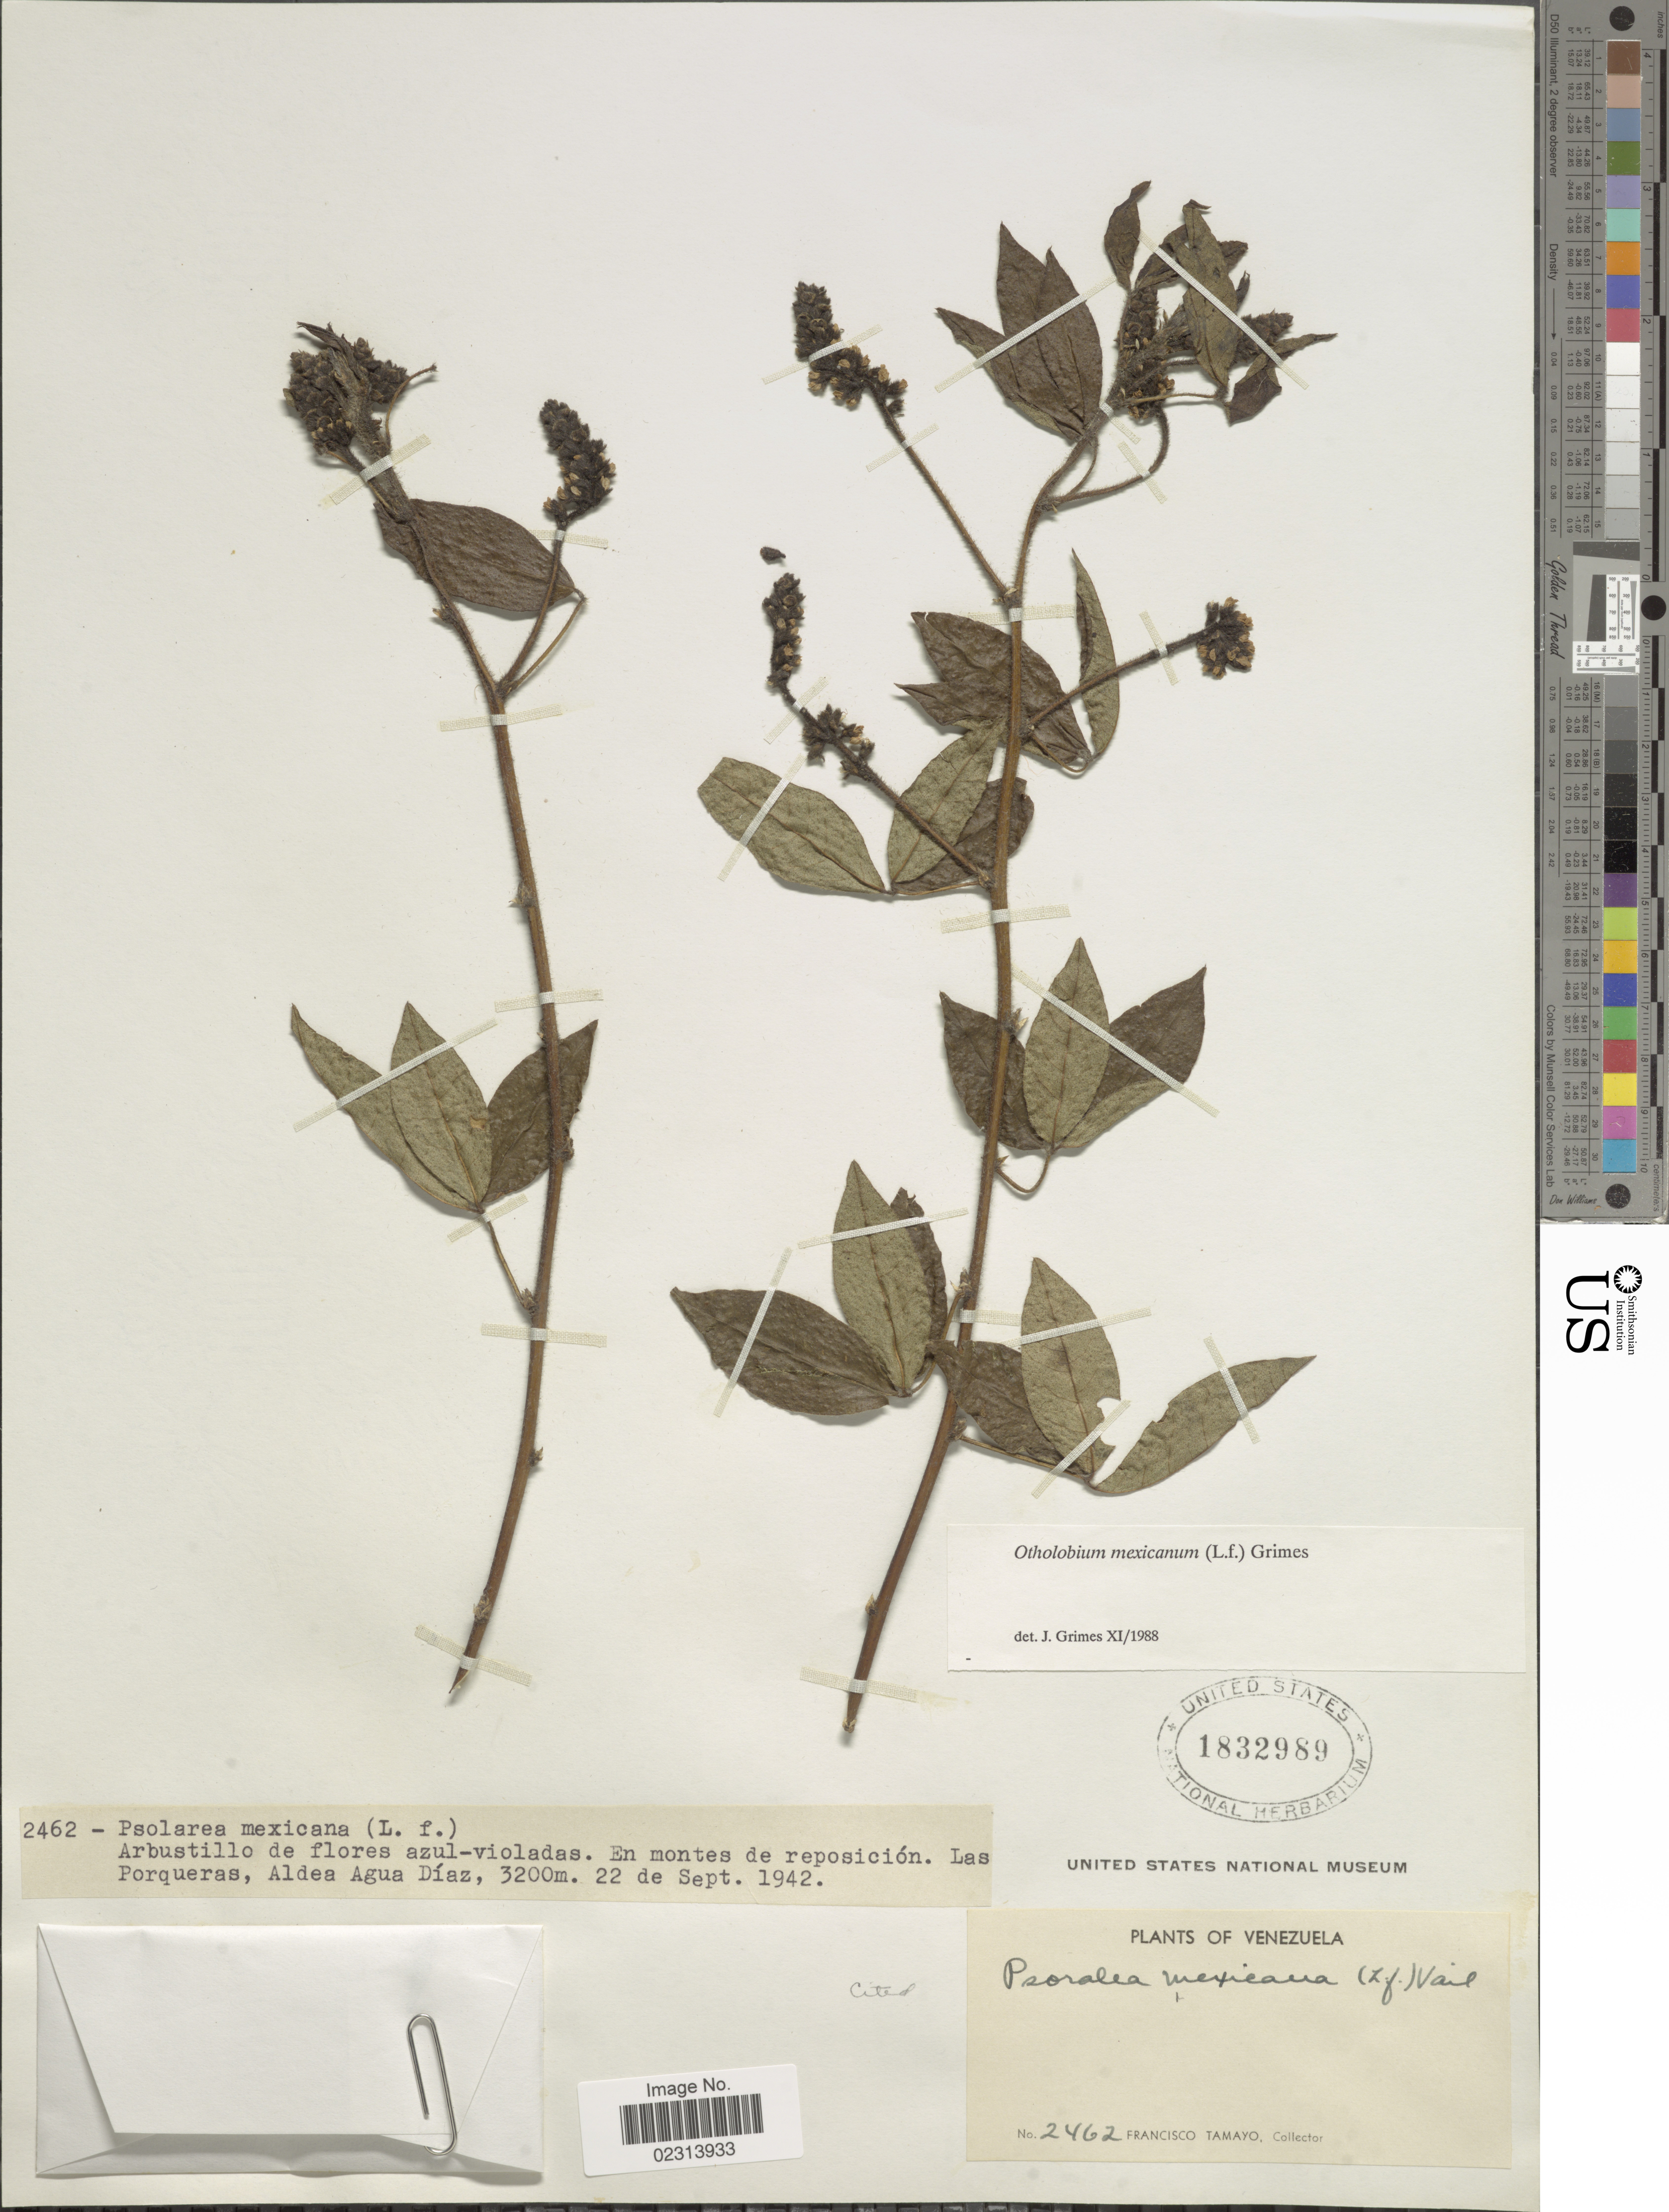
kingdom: Plantae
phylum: Tracheophyta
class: Magnoliopsida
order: Fabales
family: Fabaceae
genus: Otholobium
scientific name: Otholobium mexicanum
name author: (L. f.) J.W. Grimes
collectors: F. Tamayo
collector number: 2462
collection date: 1942-09-22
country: Venezuela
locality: En montes de reposicion, Las Porqueras, Aldea Agua Diaz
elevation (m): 3200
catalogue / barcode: US 1832989